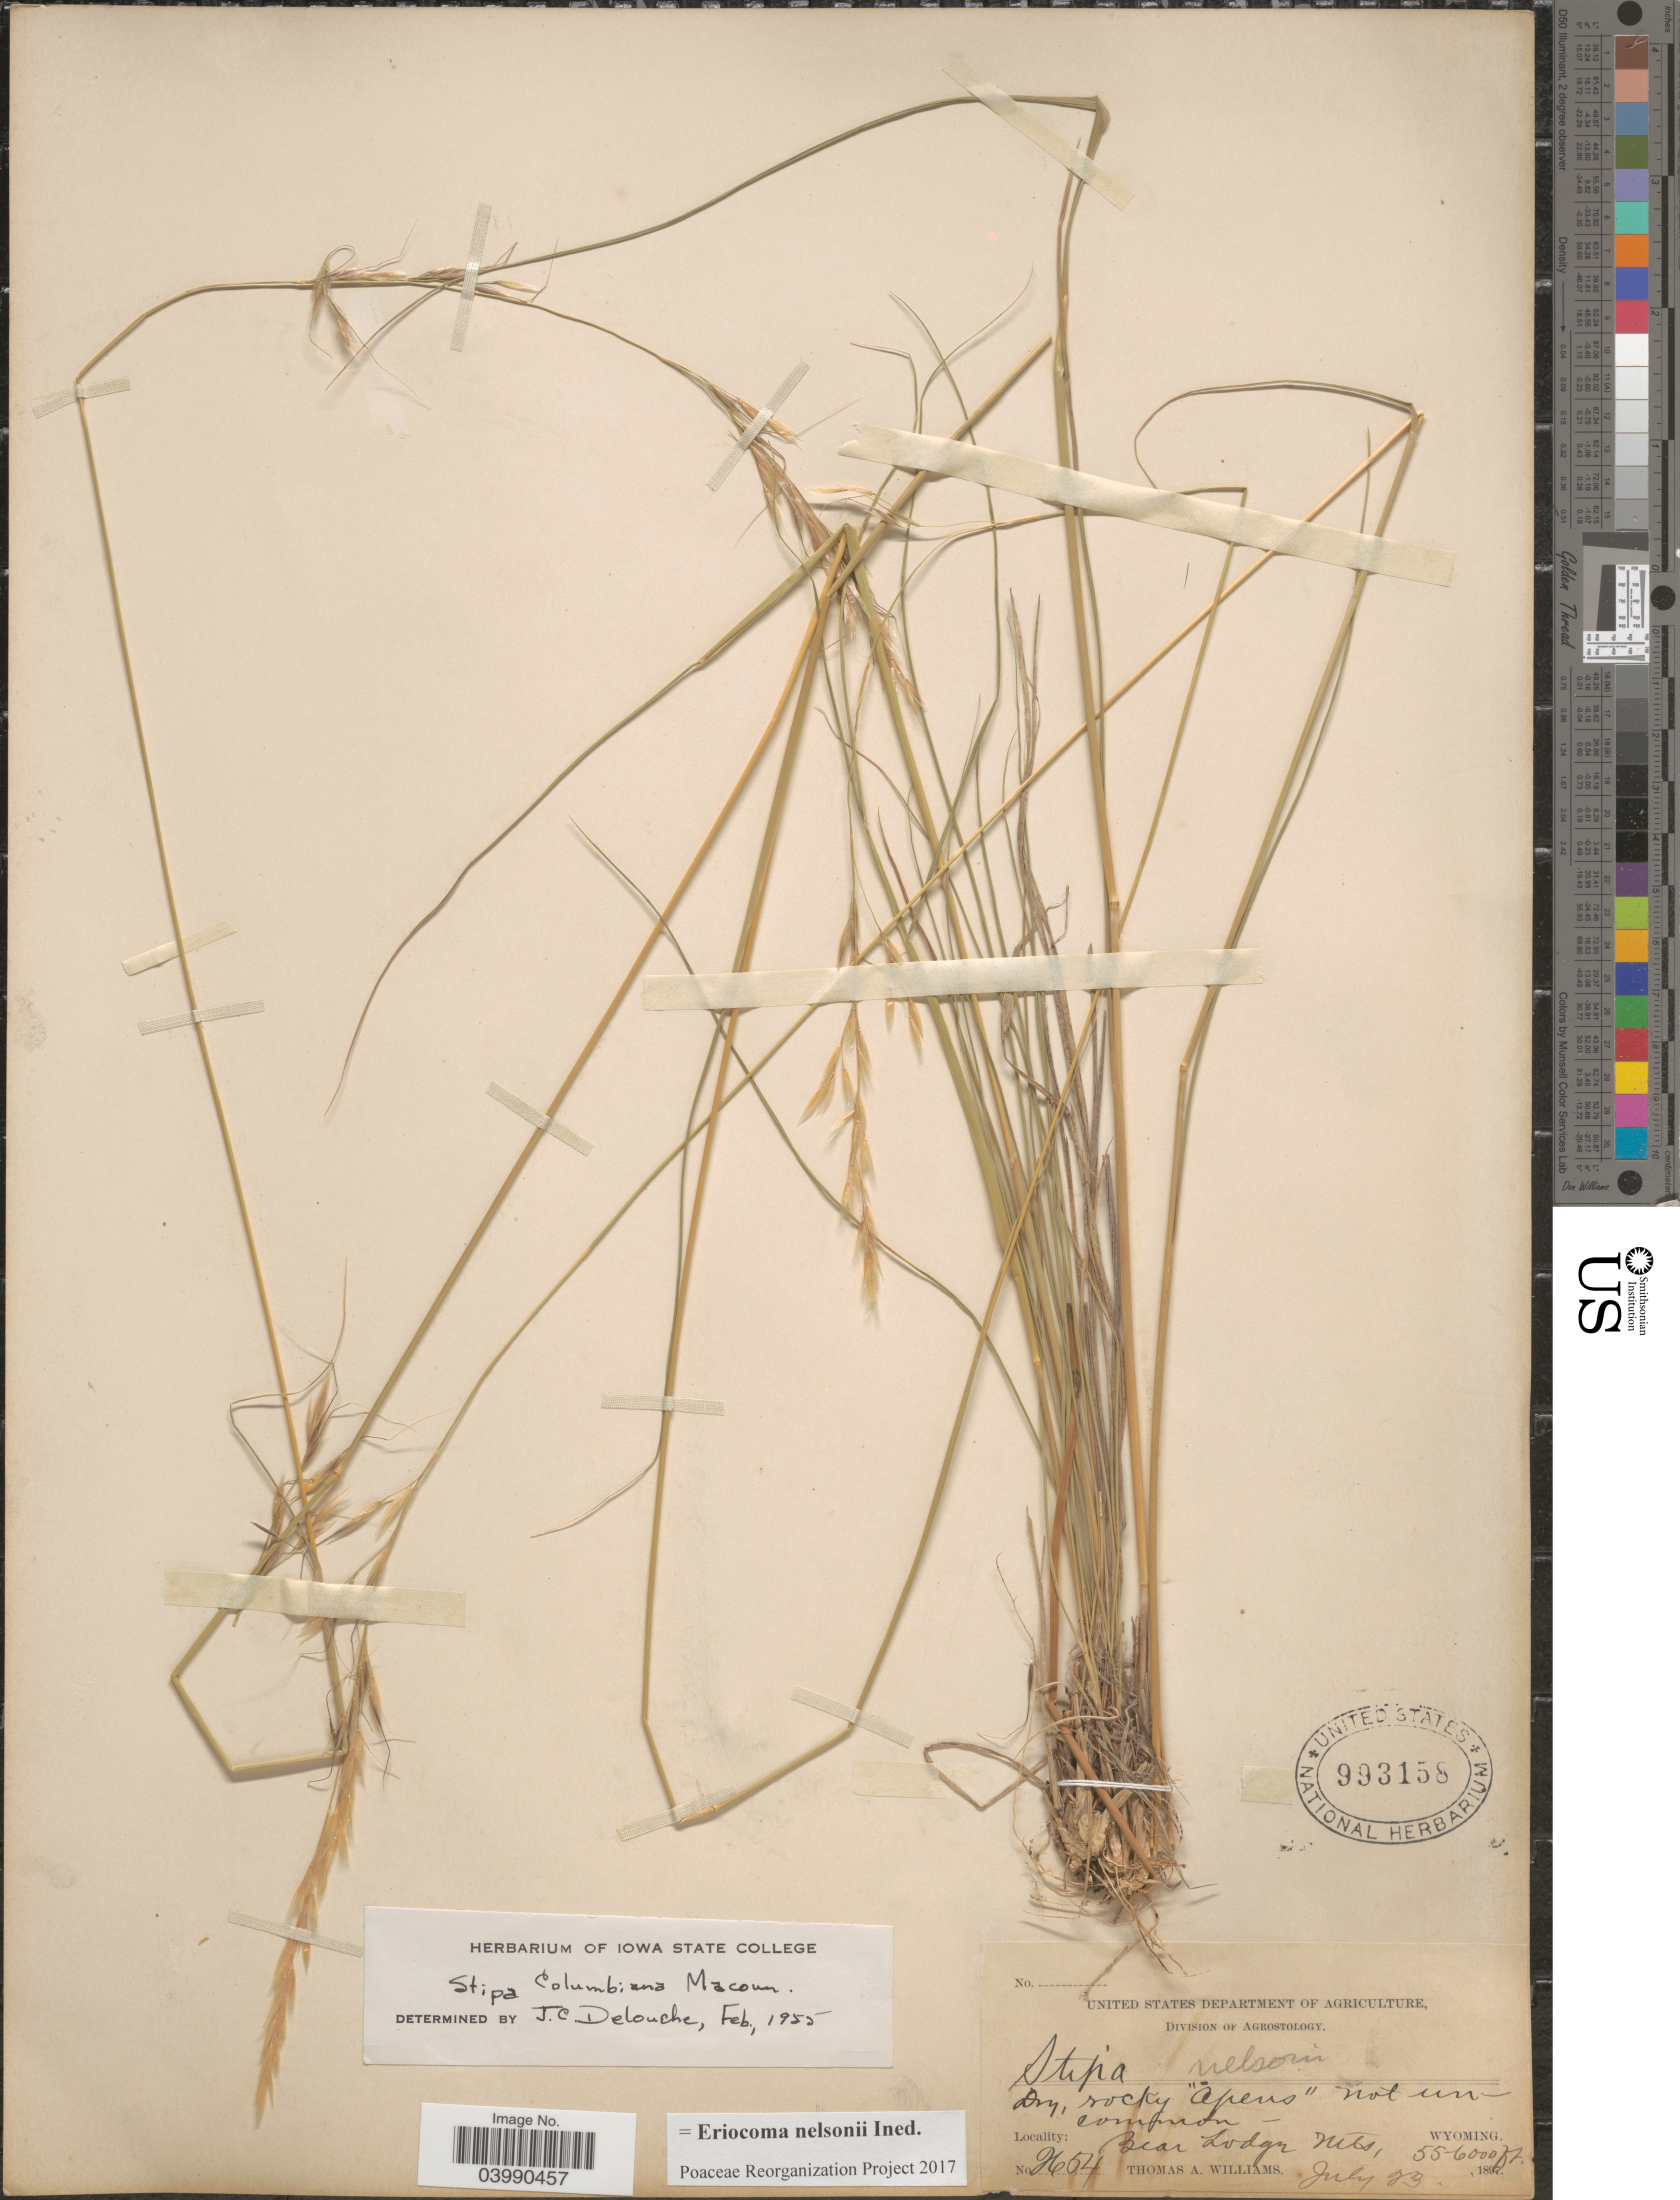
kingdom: Plantae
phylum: Tracheophyta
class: Liliopsida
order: Poales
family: Poaceae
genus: Eriocoma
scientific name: Eriocoma nelsonii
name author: (Scribn.) Romasch.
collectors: T. A. Williams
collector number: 2654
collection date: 1897-07-23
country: United States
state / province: Wyoming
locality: Bear Lodge Mts.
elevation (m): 1676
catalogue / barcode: US 993158